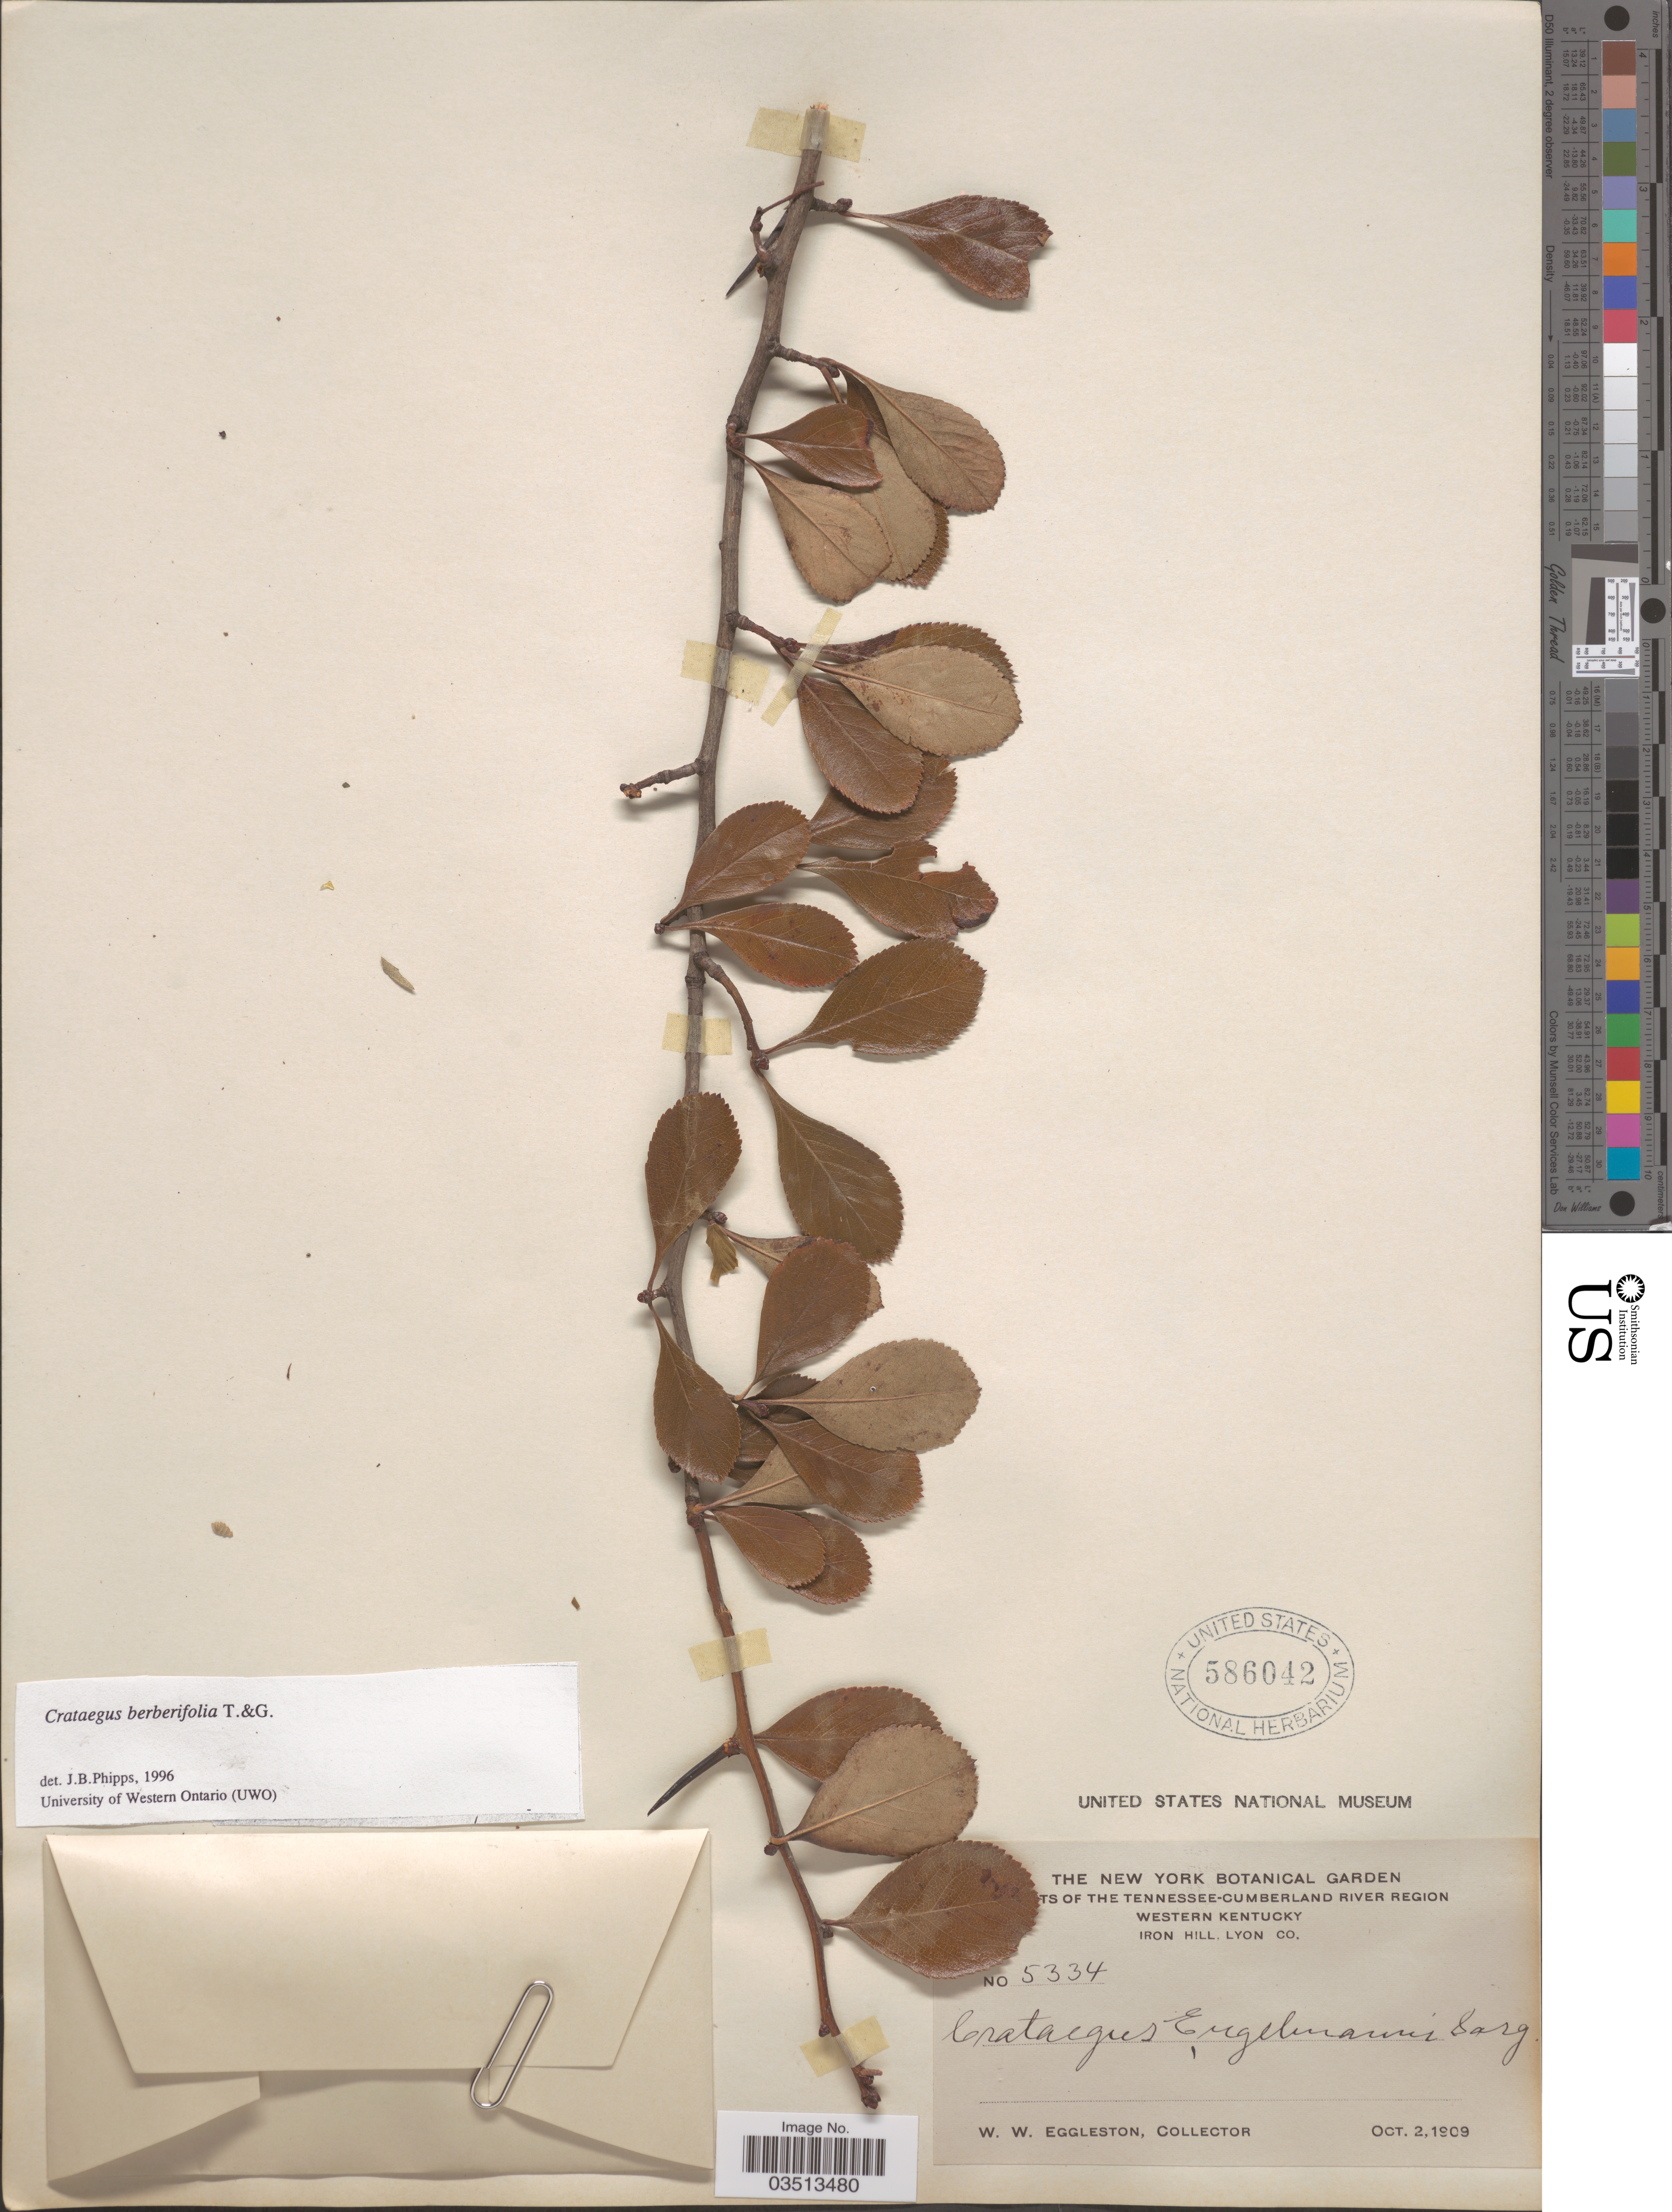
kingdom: Plantae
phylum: Tracheophyta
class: Magnoliopsida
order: Rosales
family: Rosaceae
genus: Crataegus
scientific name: Crataegus berberifolia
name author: Torr. & A. Gray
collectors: W. W. Eggleston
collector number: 5334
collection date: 1909-10-02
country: United States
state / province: Kentucky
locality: Tennessee-Cumberland River Region, Western Kentucky, Iron Hill, Lyon Co.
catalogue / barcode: US 586042